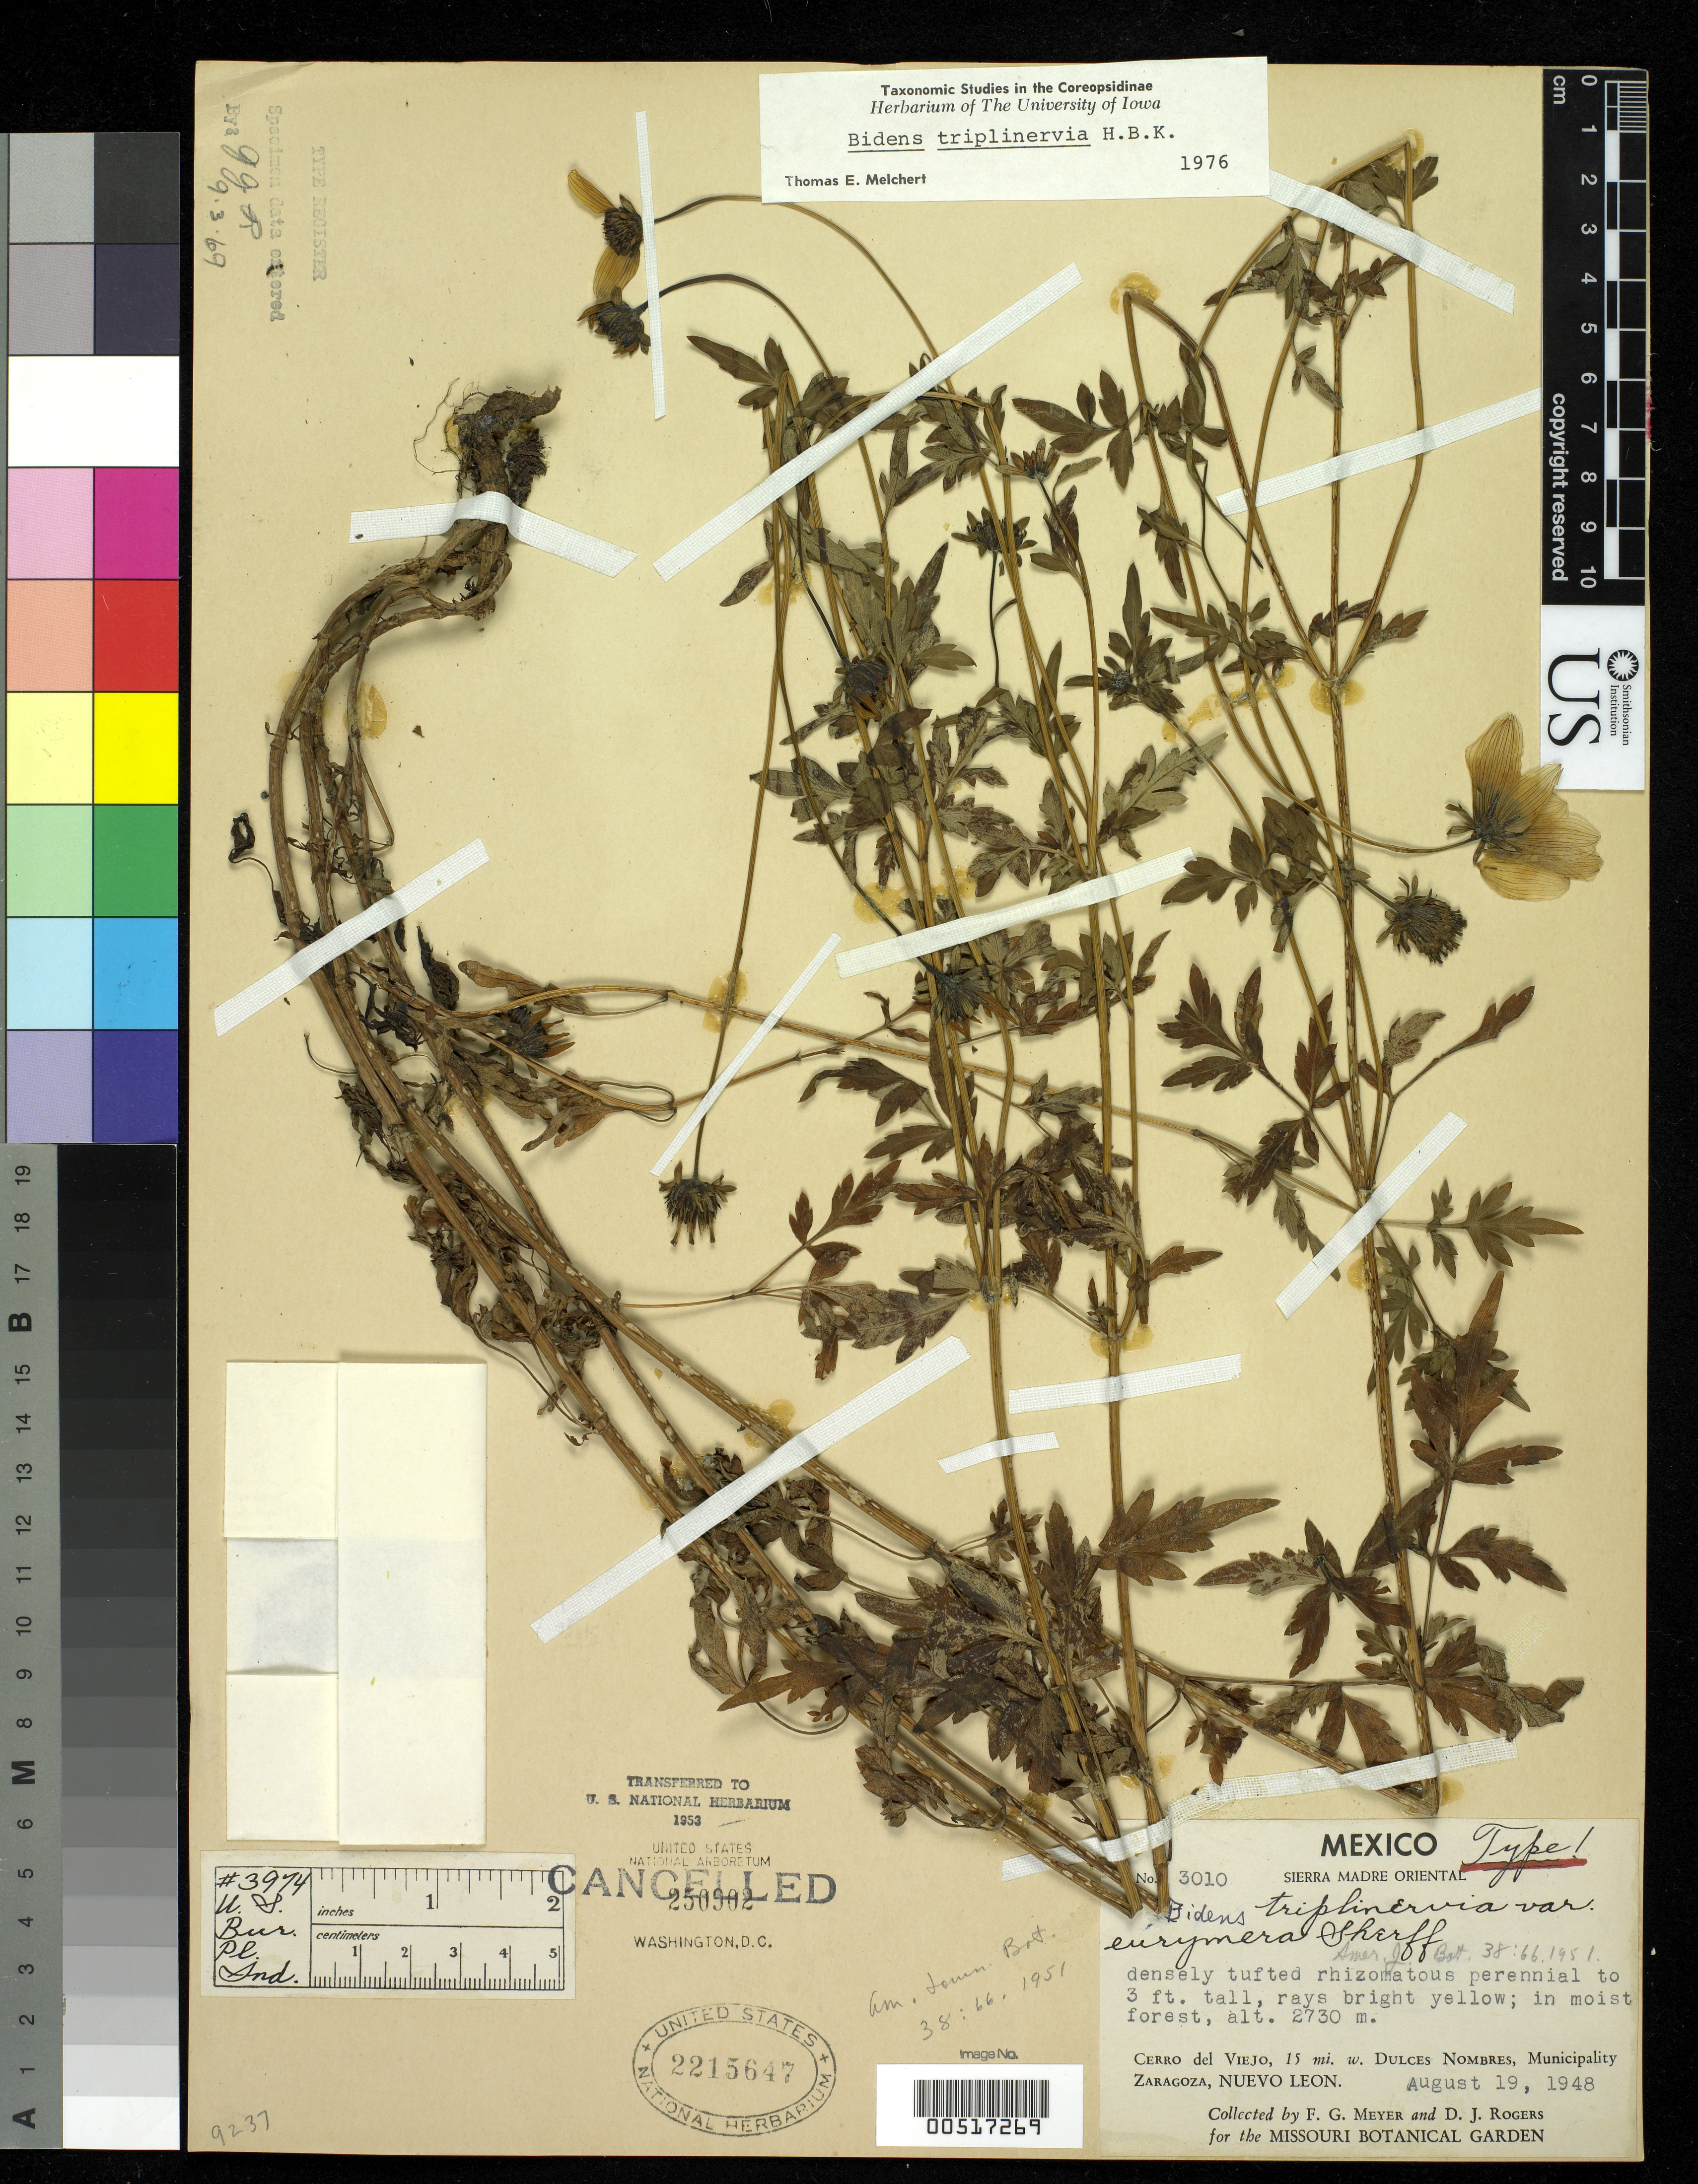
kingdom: Plantae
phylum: Tracheophyta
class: Magnoliopsida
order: Asterales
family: Asteraceae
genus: Bidens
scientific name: Bidens triplinervia var. eurymera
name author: Sherff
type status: Holotype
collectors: F. G. Meyer & D. J. Rogers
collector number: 3010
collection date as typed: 19 Aug 1948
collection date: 1948-08-19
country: Mexico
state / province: Nuevo León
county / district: Zaragoza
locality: Cerro de Viejo, 15 mi W of Dulces Nombres.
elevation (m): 2730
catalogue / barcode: US 2215647